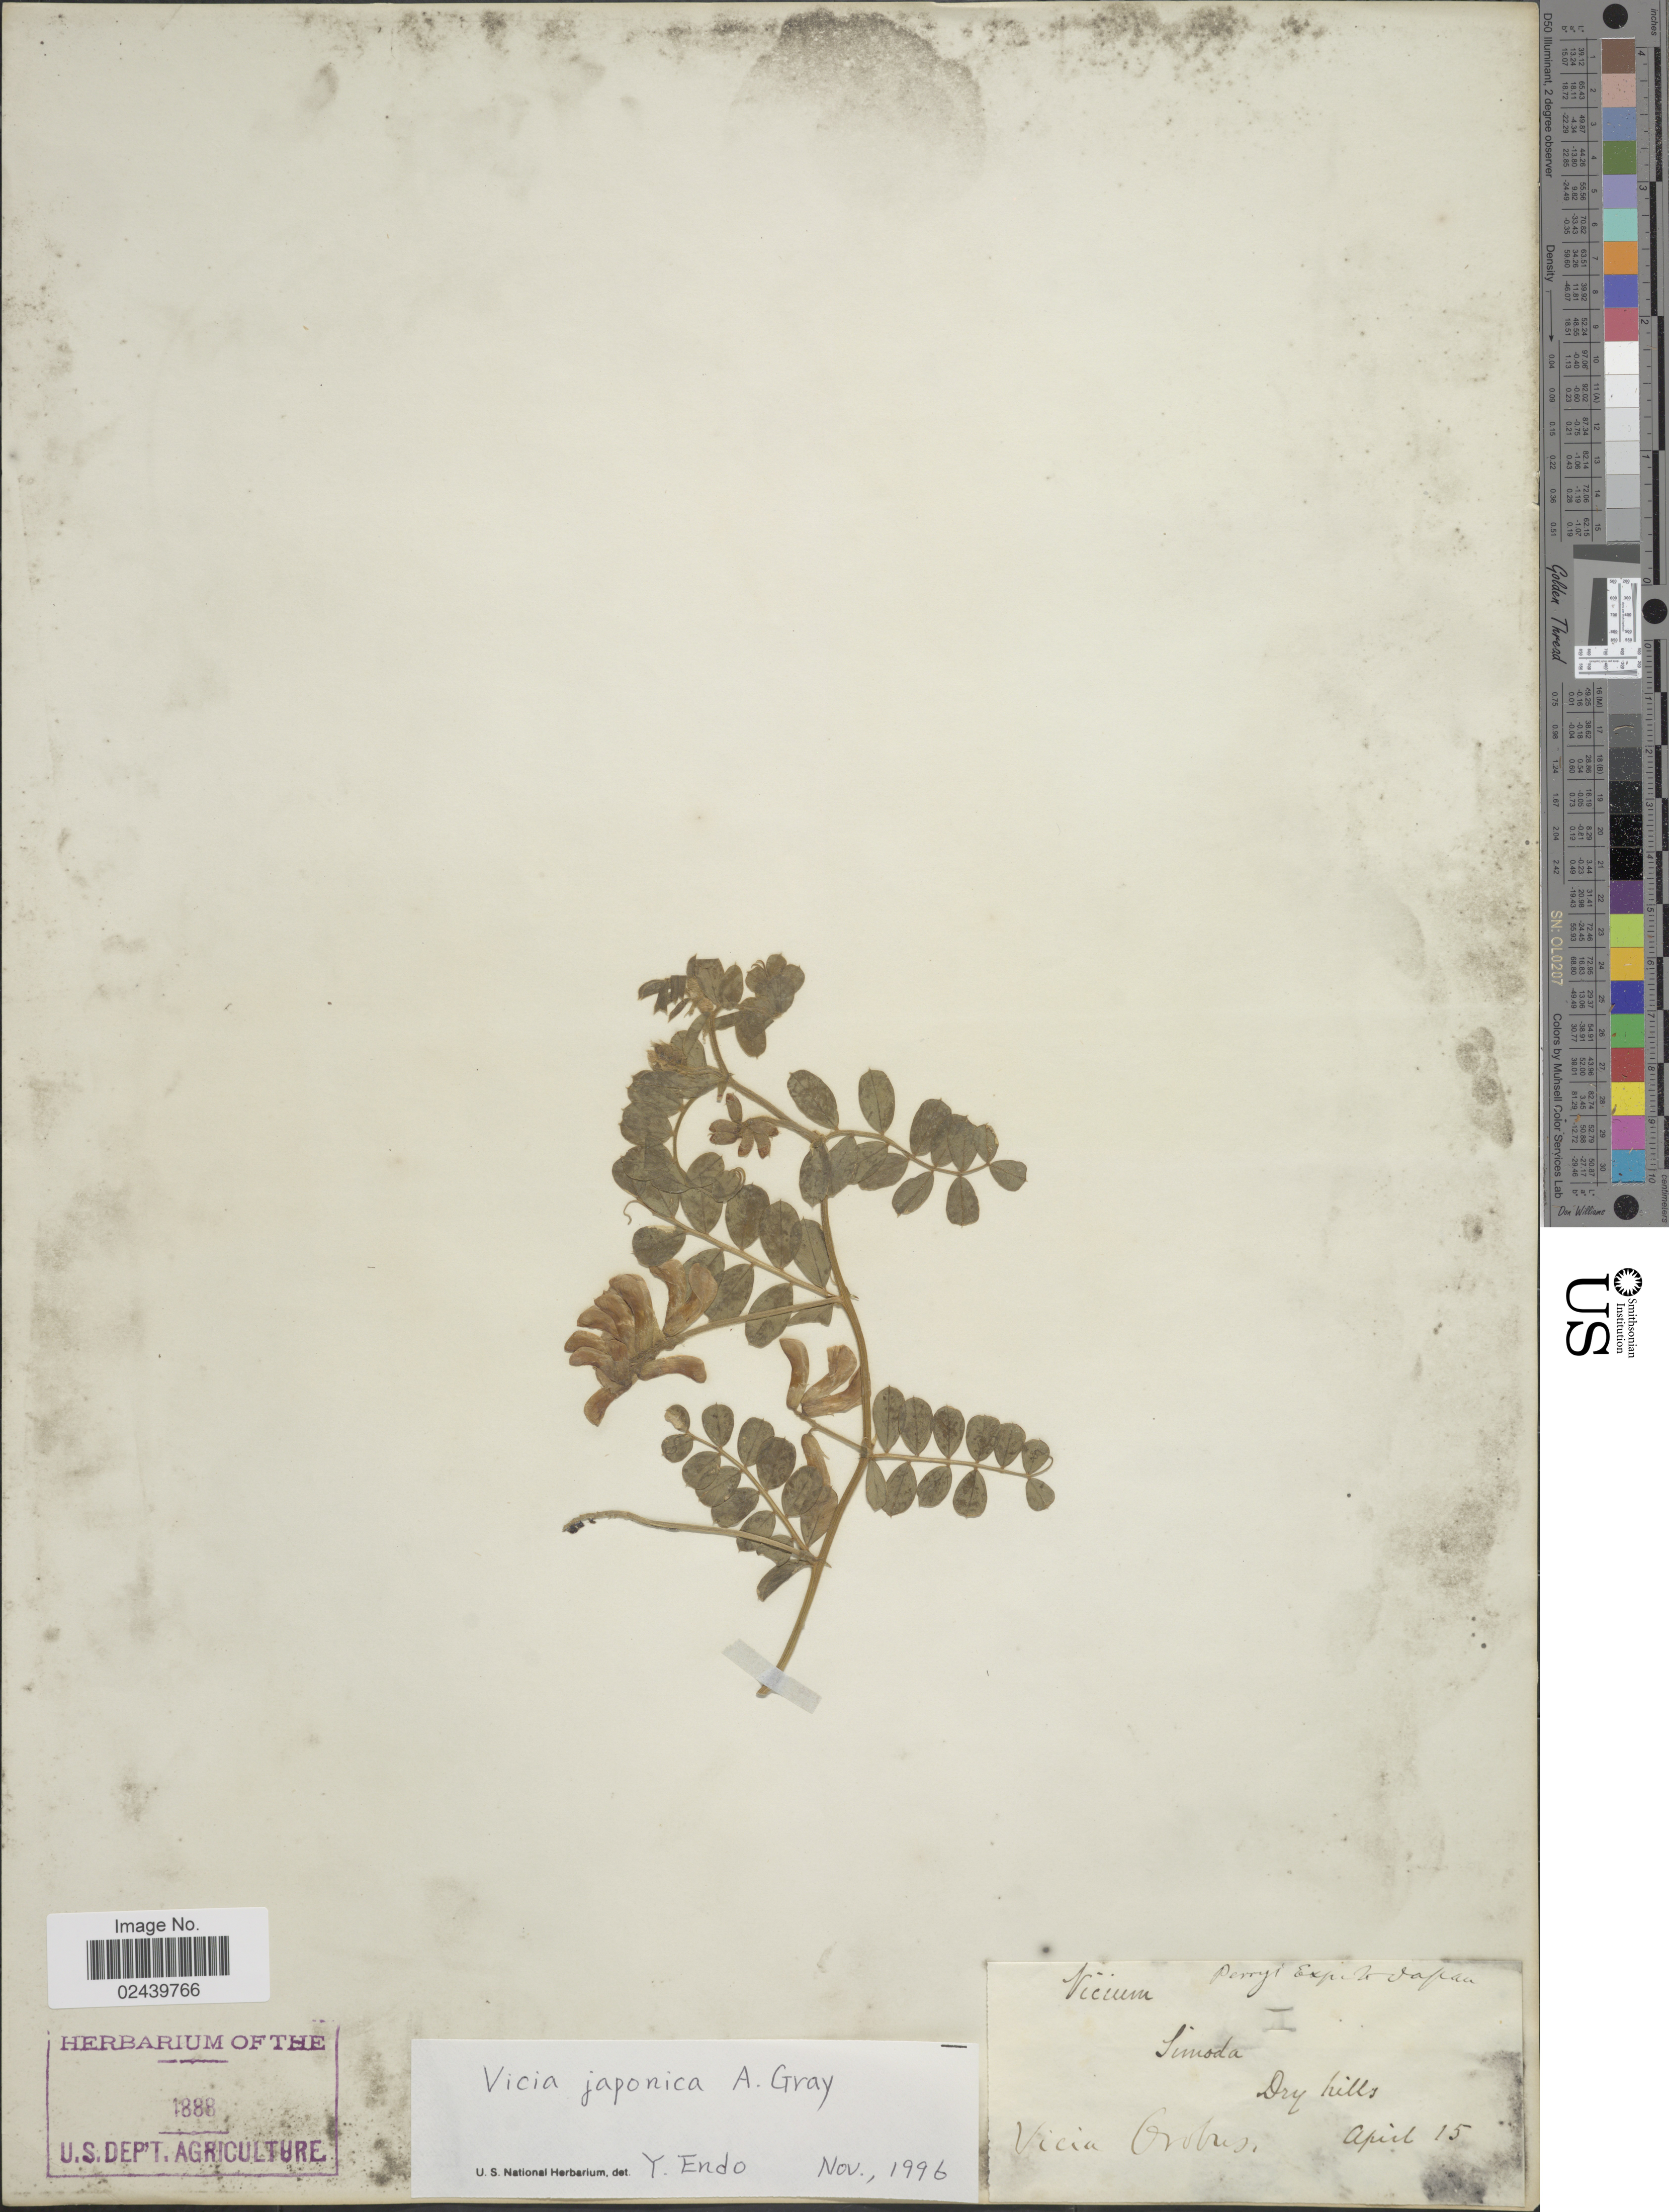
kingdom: Plantae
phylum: Tracheophyta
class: Magnoliopsida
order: Fabales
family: Fabaceae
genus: Vicia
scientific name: Vicia japonica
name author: A. Gray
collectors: Perry Exped.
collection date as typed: Transcribed d/m/y: /4/15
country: Japan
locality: Simoda